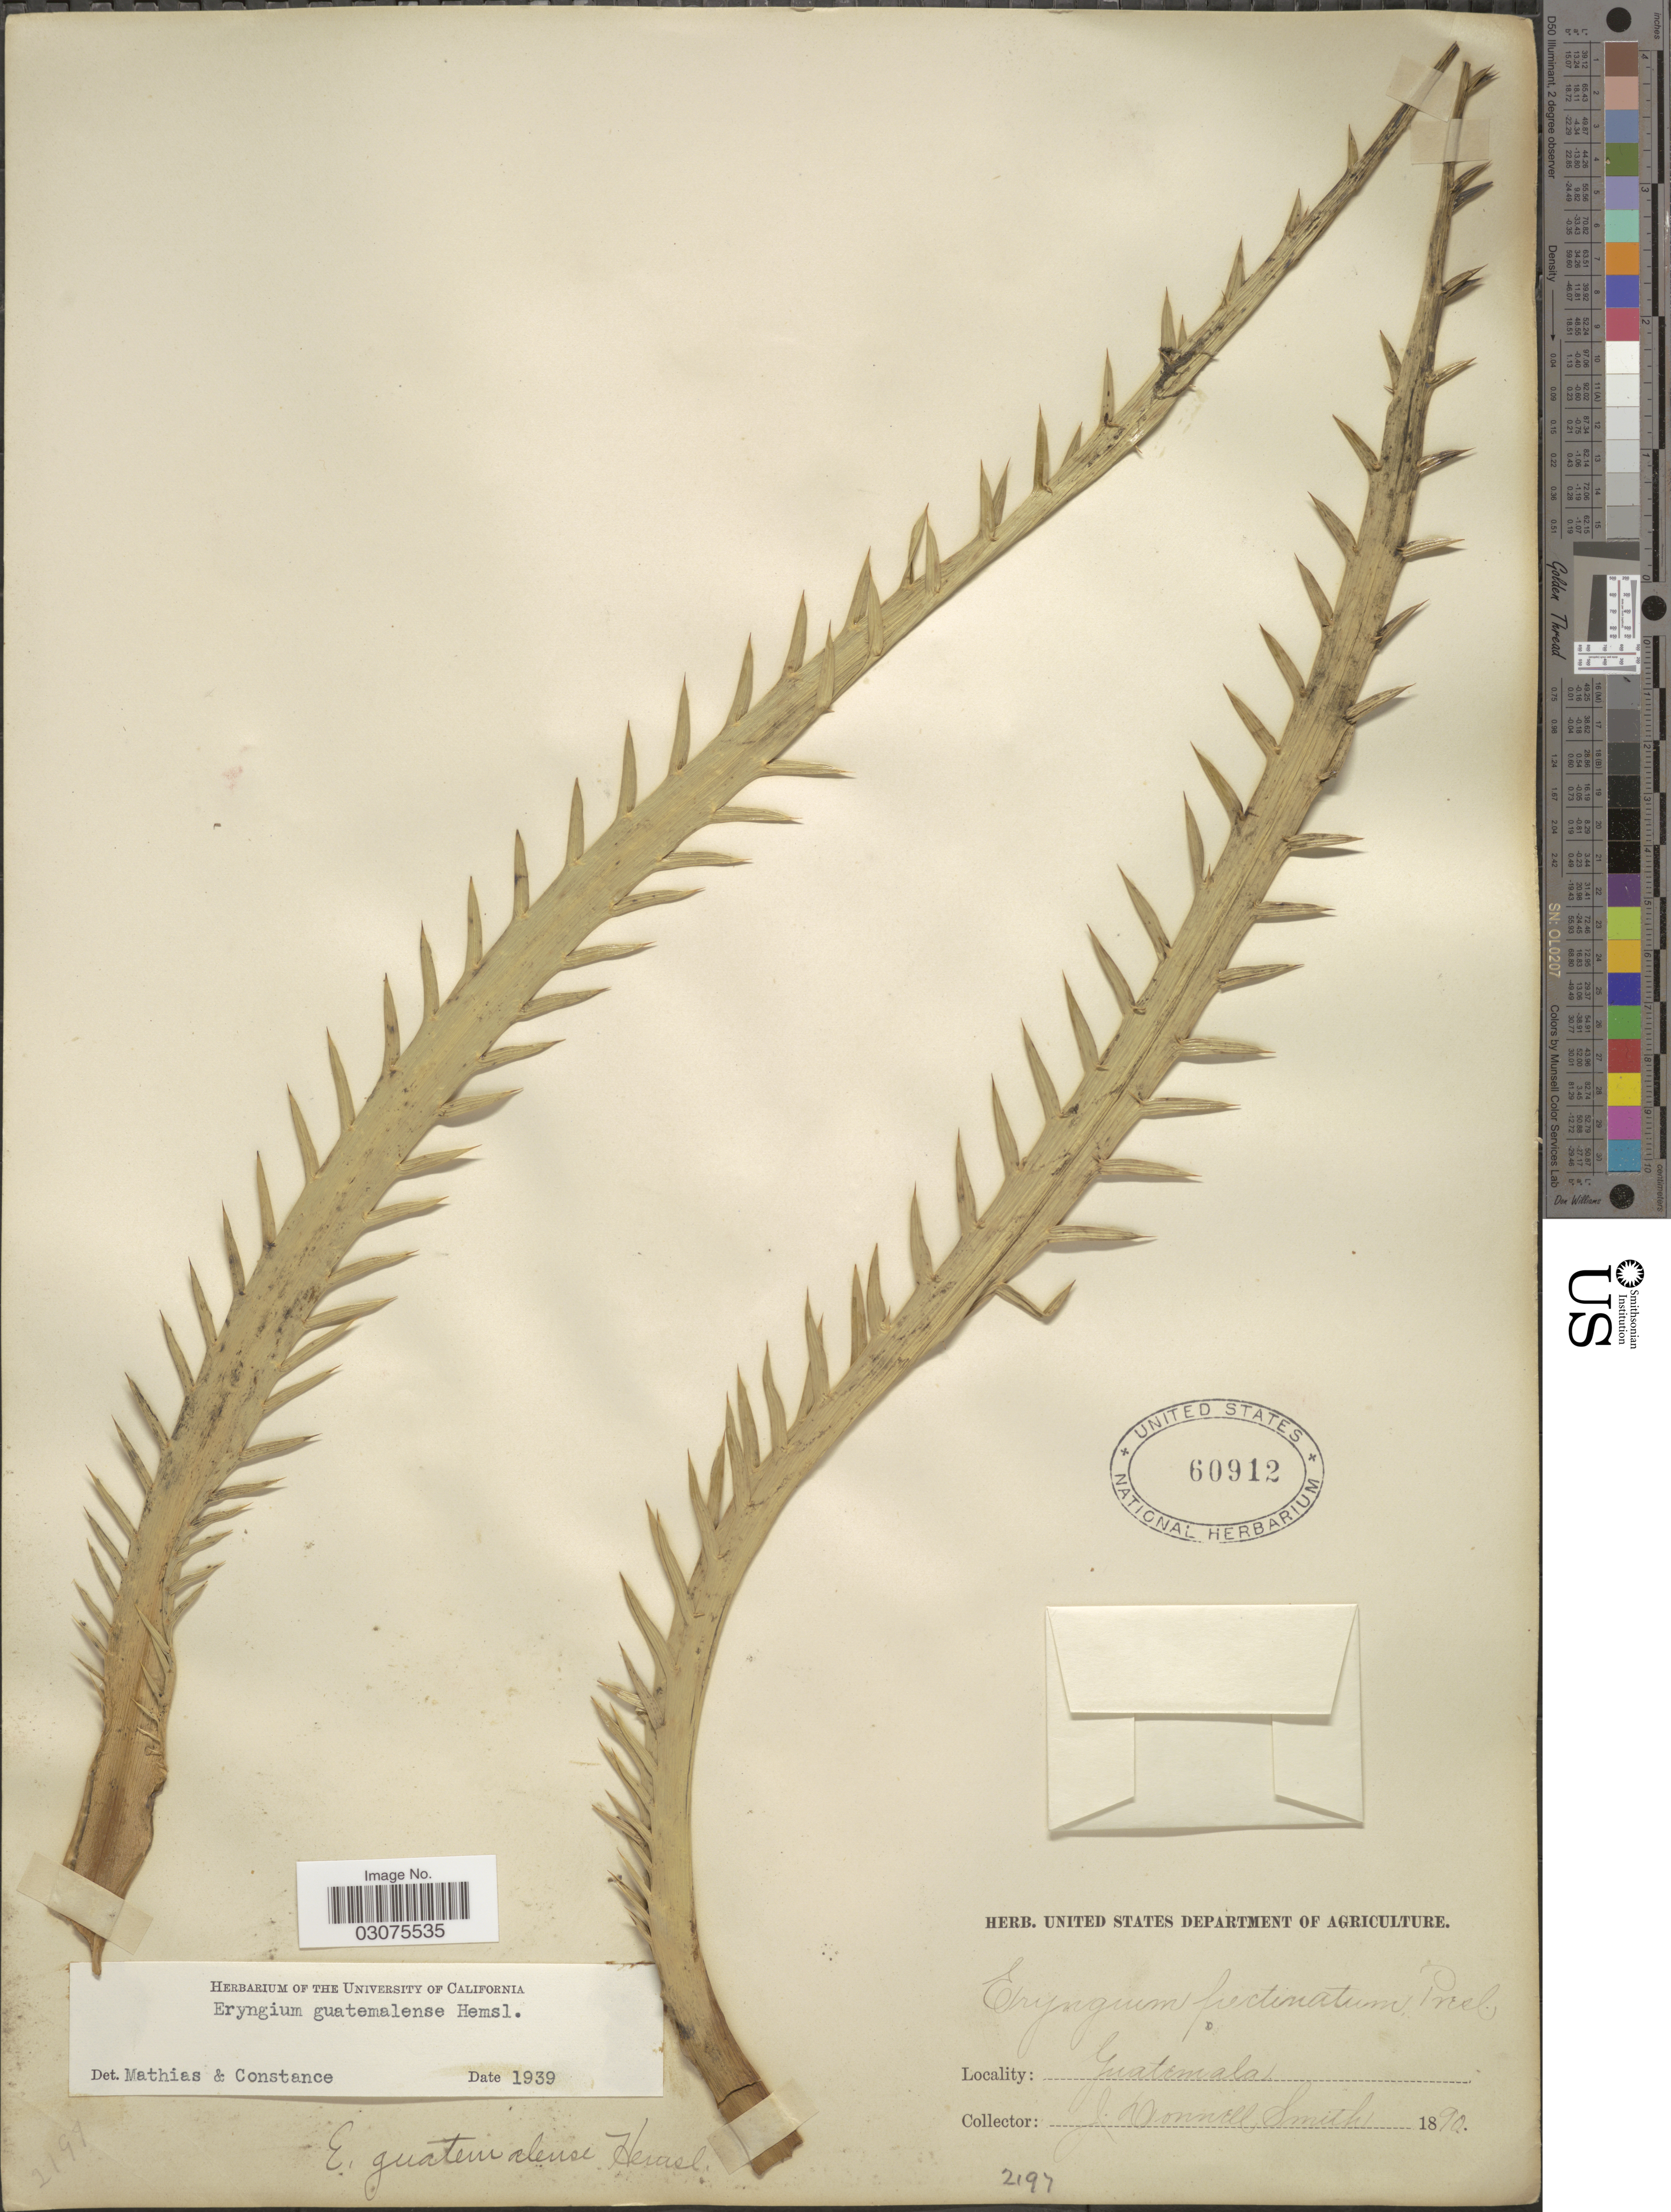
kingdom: Plantae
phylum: Tracheophyta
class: Magnoliopsida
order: Apiales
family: Apiaceae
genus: Eryngium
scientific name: Eryngium cymosum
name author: F. Delaroche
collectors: J. Donnell Smith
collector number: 2197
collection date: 1890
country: Guatemala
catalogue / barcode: US 60912